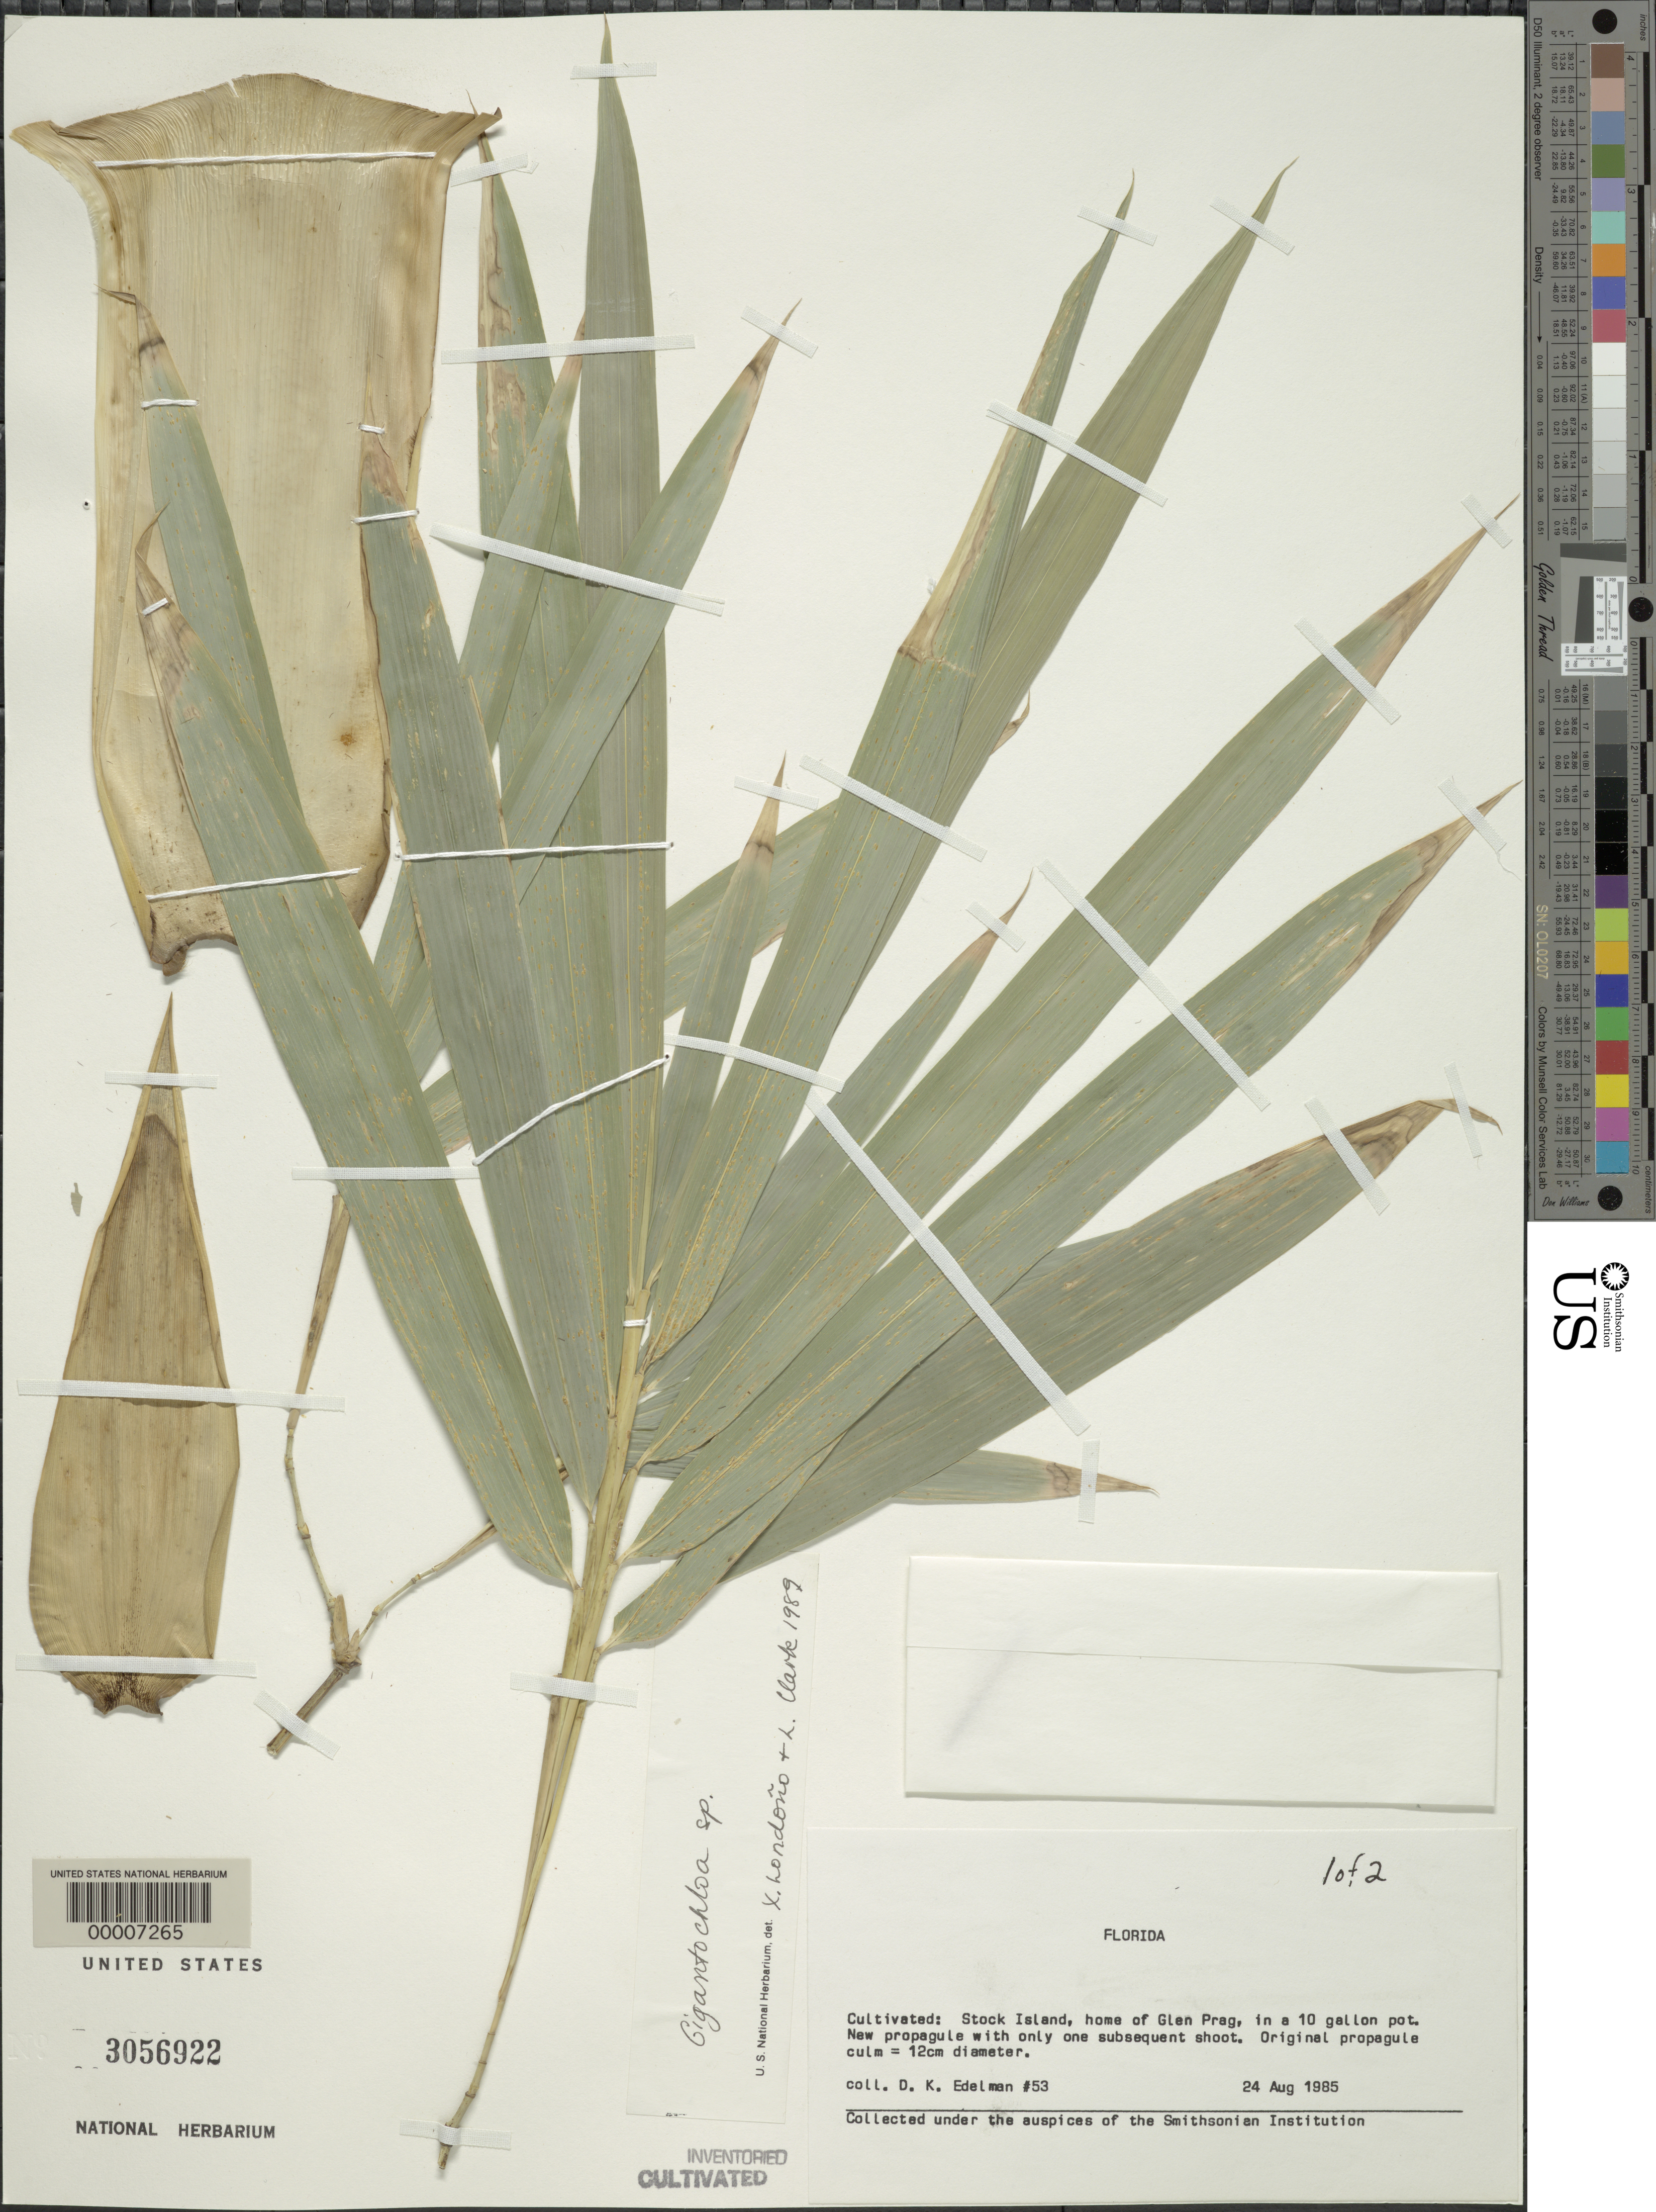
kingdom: Plantae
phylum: Tracheophyta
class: Liliopsida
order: Poales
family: Poaceae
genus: Gigantochloa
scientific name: Gigantochloa sp.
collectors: D. Edelman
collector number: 53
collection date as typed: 24 Aug 1985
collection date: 1985-08-24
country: United States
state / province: Florida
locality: Stock island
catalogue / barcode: US 3056922